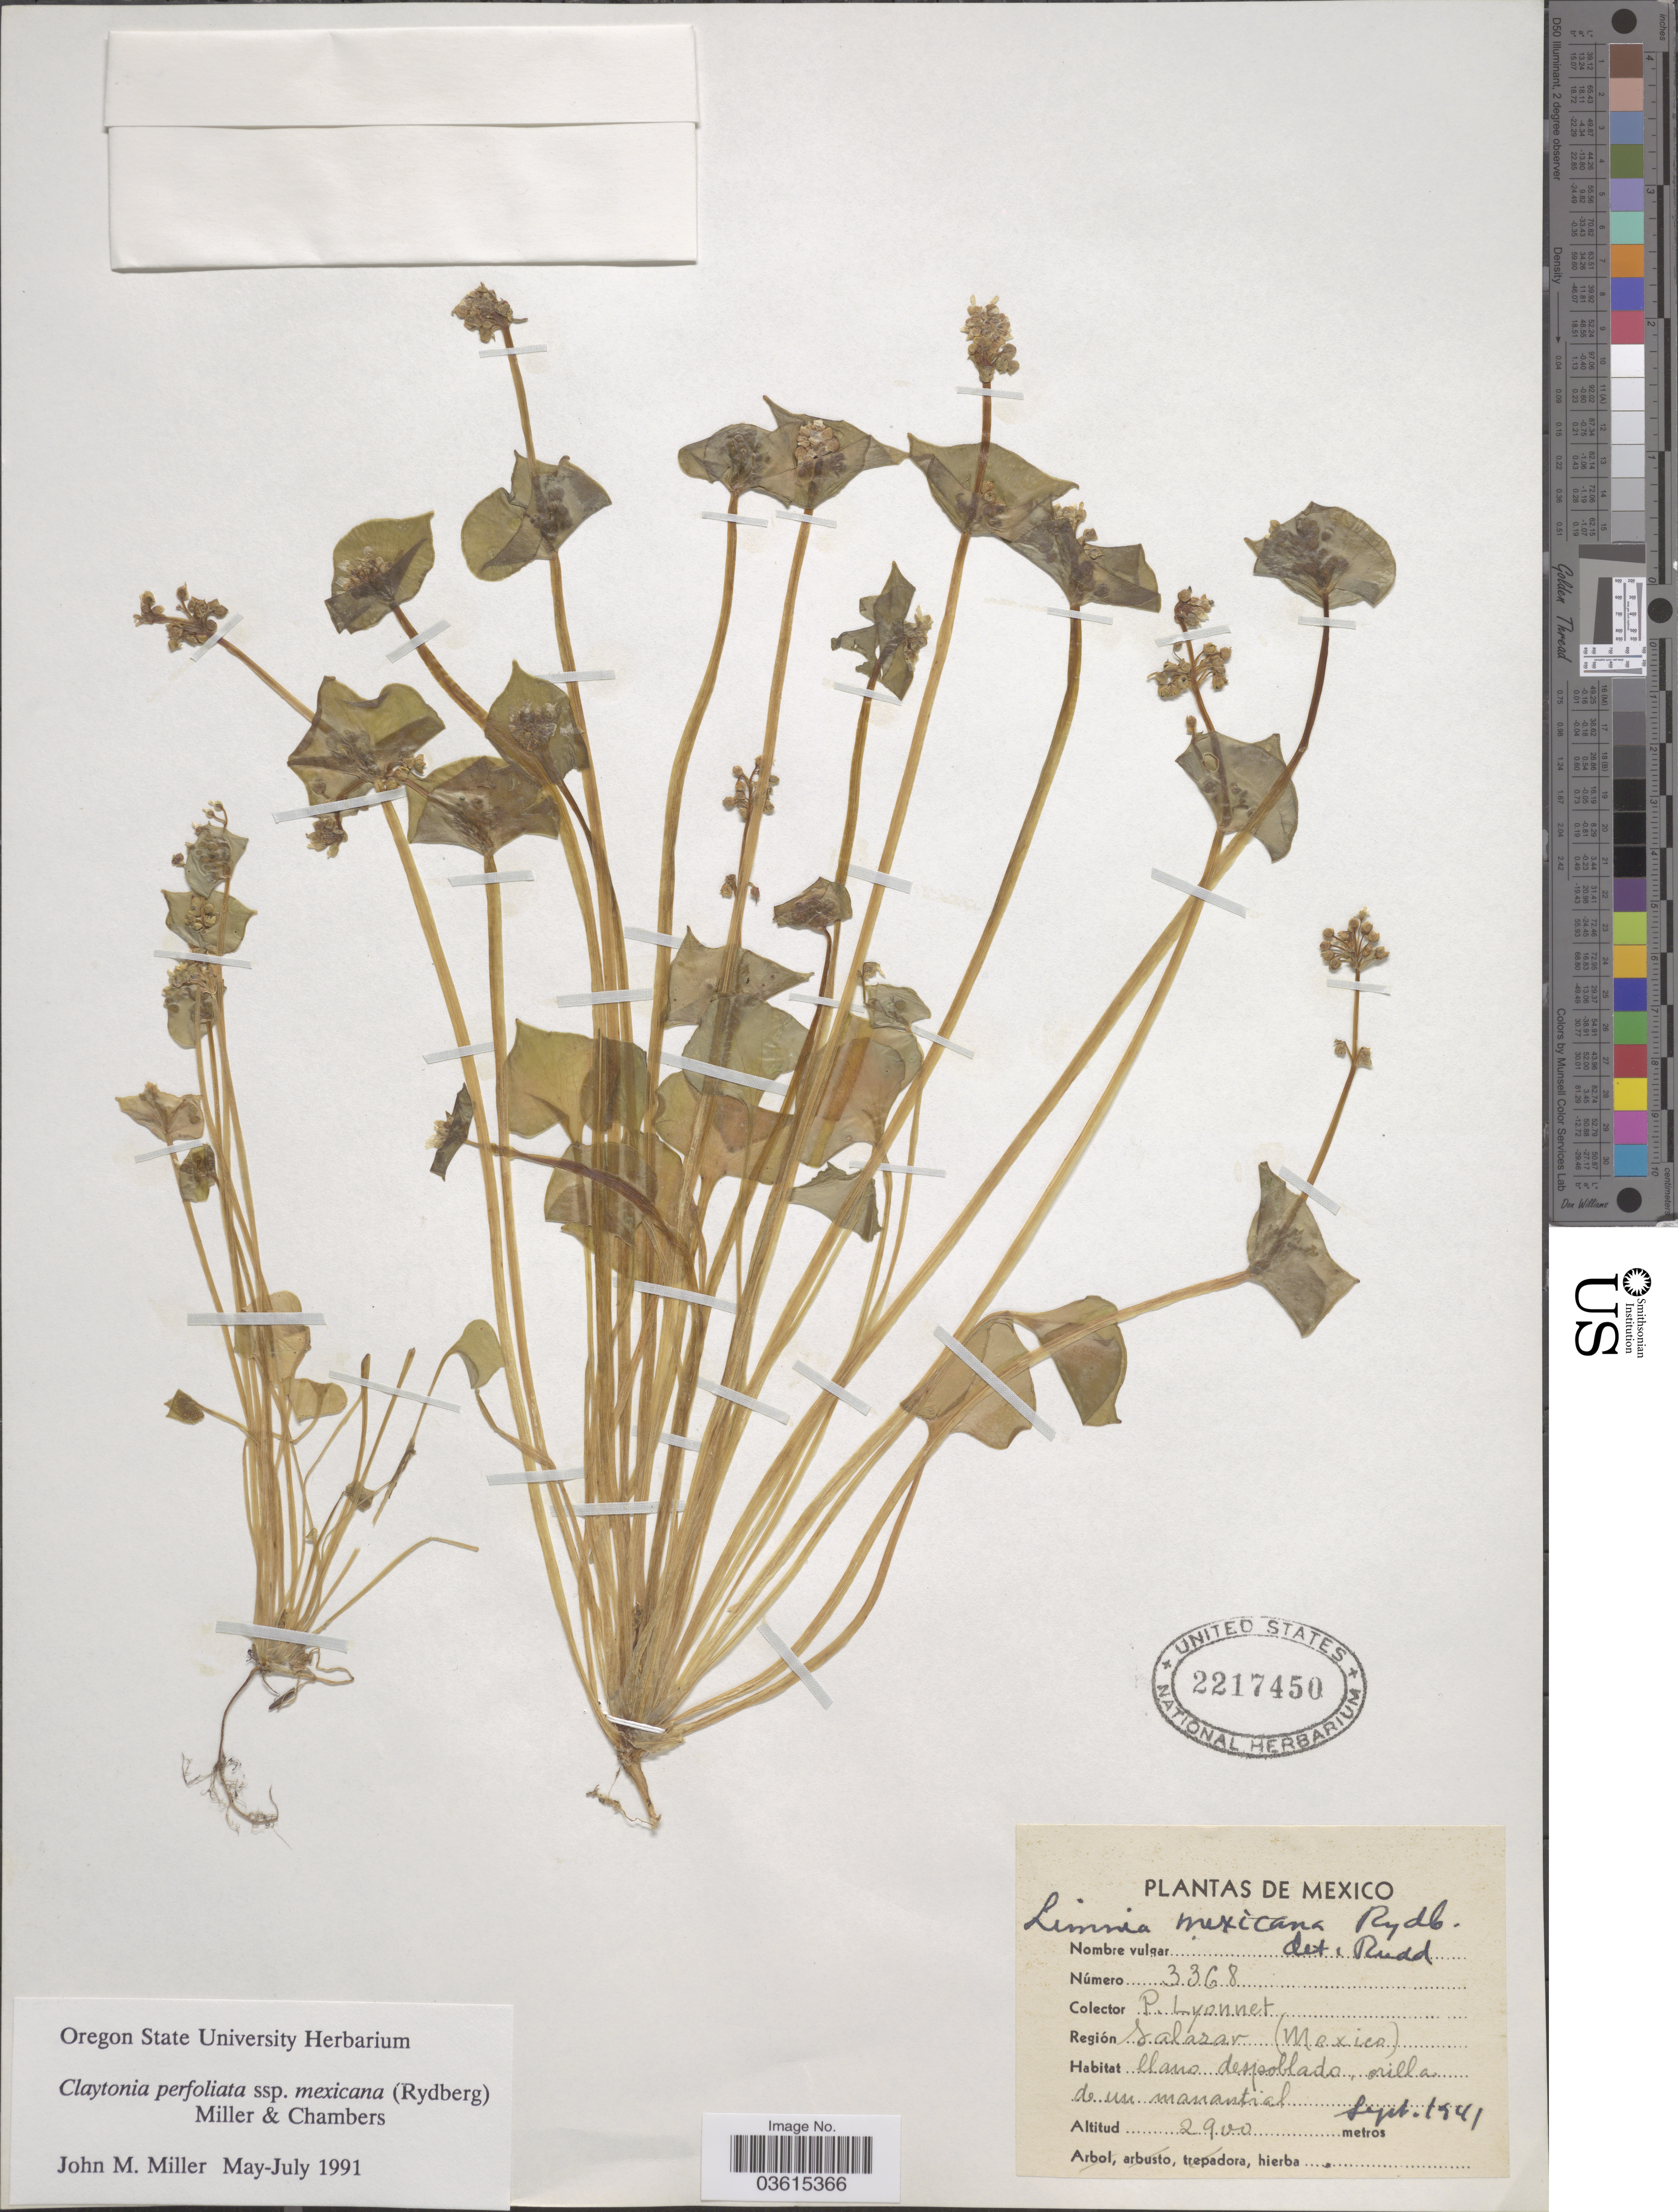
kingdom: Plantae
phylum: Tracheophyta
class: Magnoliopsida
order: Caryophyllales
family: Montiaceae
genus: Claytonia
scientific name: Claytonia perfoliata subsp. mexicana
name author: (Rydb.) Mill. & Chambers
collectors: P. Lyonnet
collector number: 3368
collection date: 1941-09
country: Mexico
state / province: México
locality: Región Salazar.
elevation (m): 2900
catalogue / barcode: US 2217450